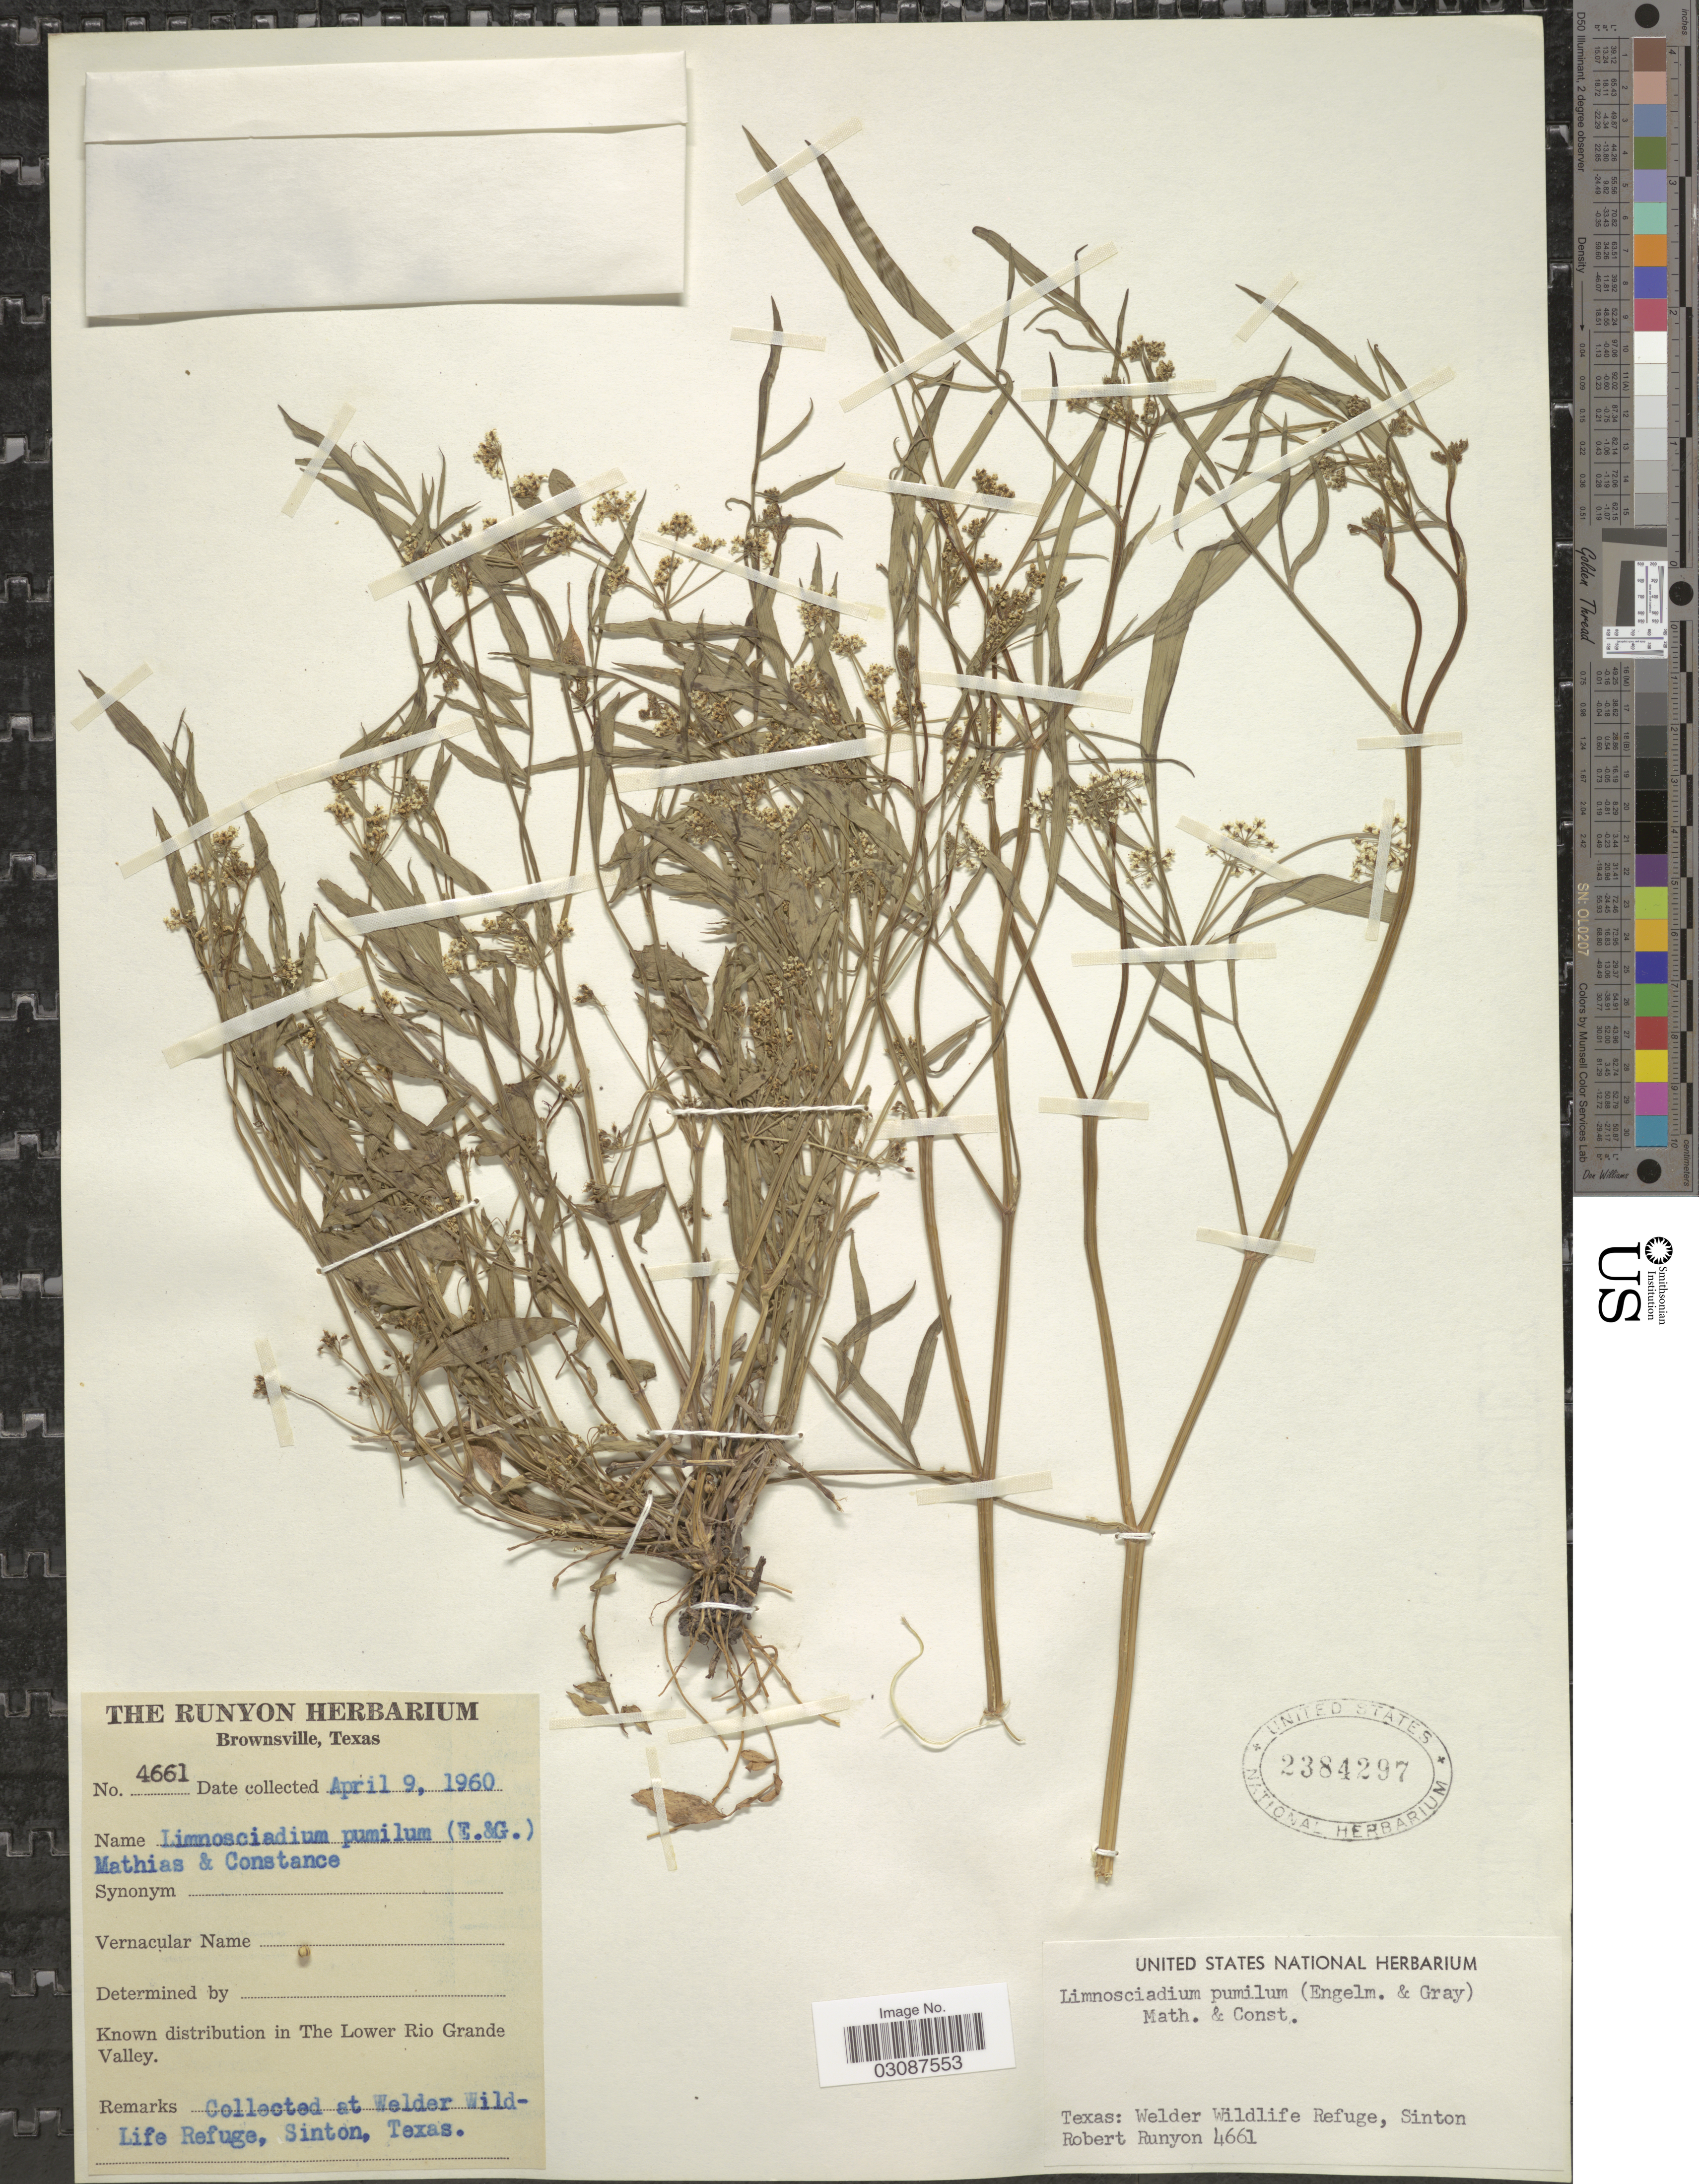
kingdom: Plantae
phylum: Tracheophyta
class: Magnoliopsida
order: Apiales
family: Apiaceae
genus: Limnosciadium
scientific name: Limnosciadium pumilum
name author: (Engelm. & A. Gray) Mathias & Constance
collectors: R. Runyon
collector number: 4661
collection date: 1960-04-09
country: United States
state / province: Texas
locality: Welder Wildlife Refuge, Sinton.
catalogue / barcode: US 2384297